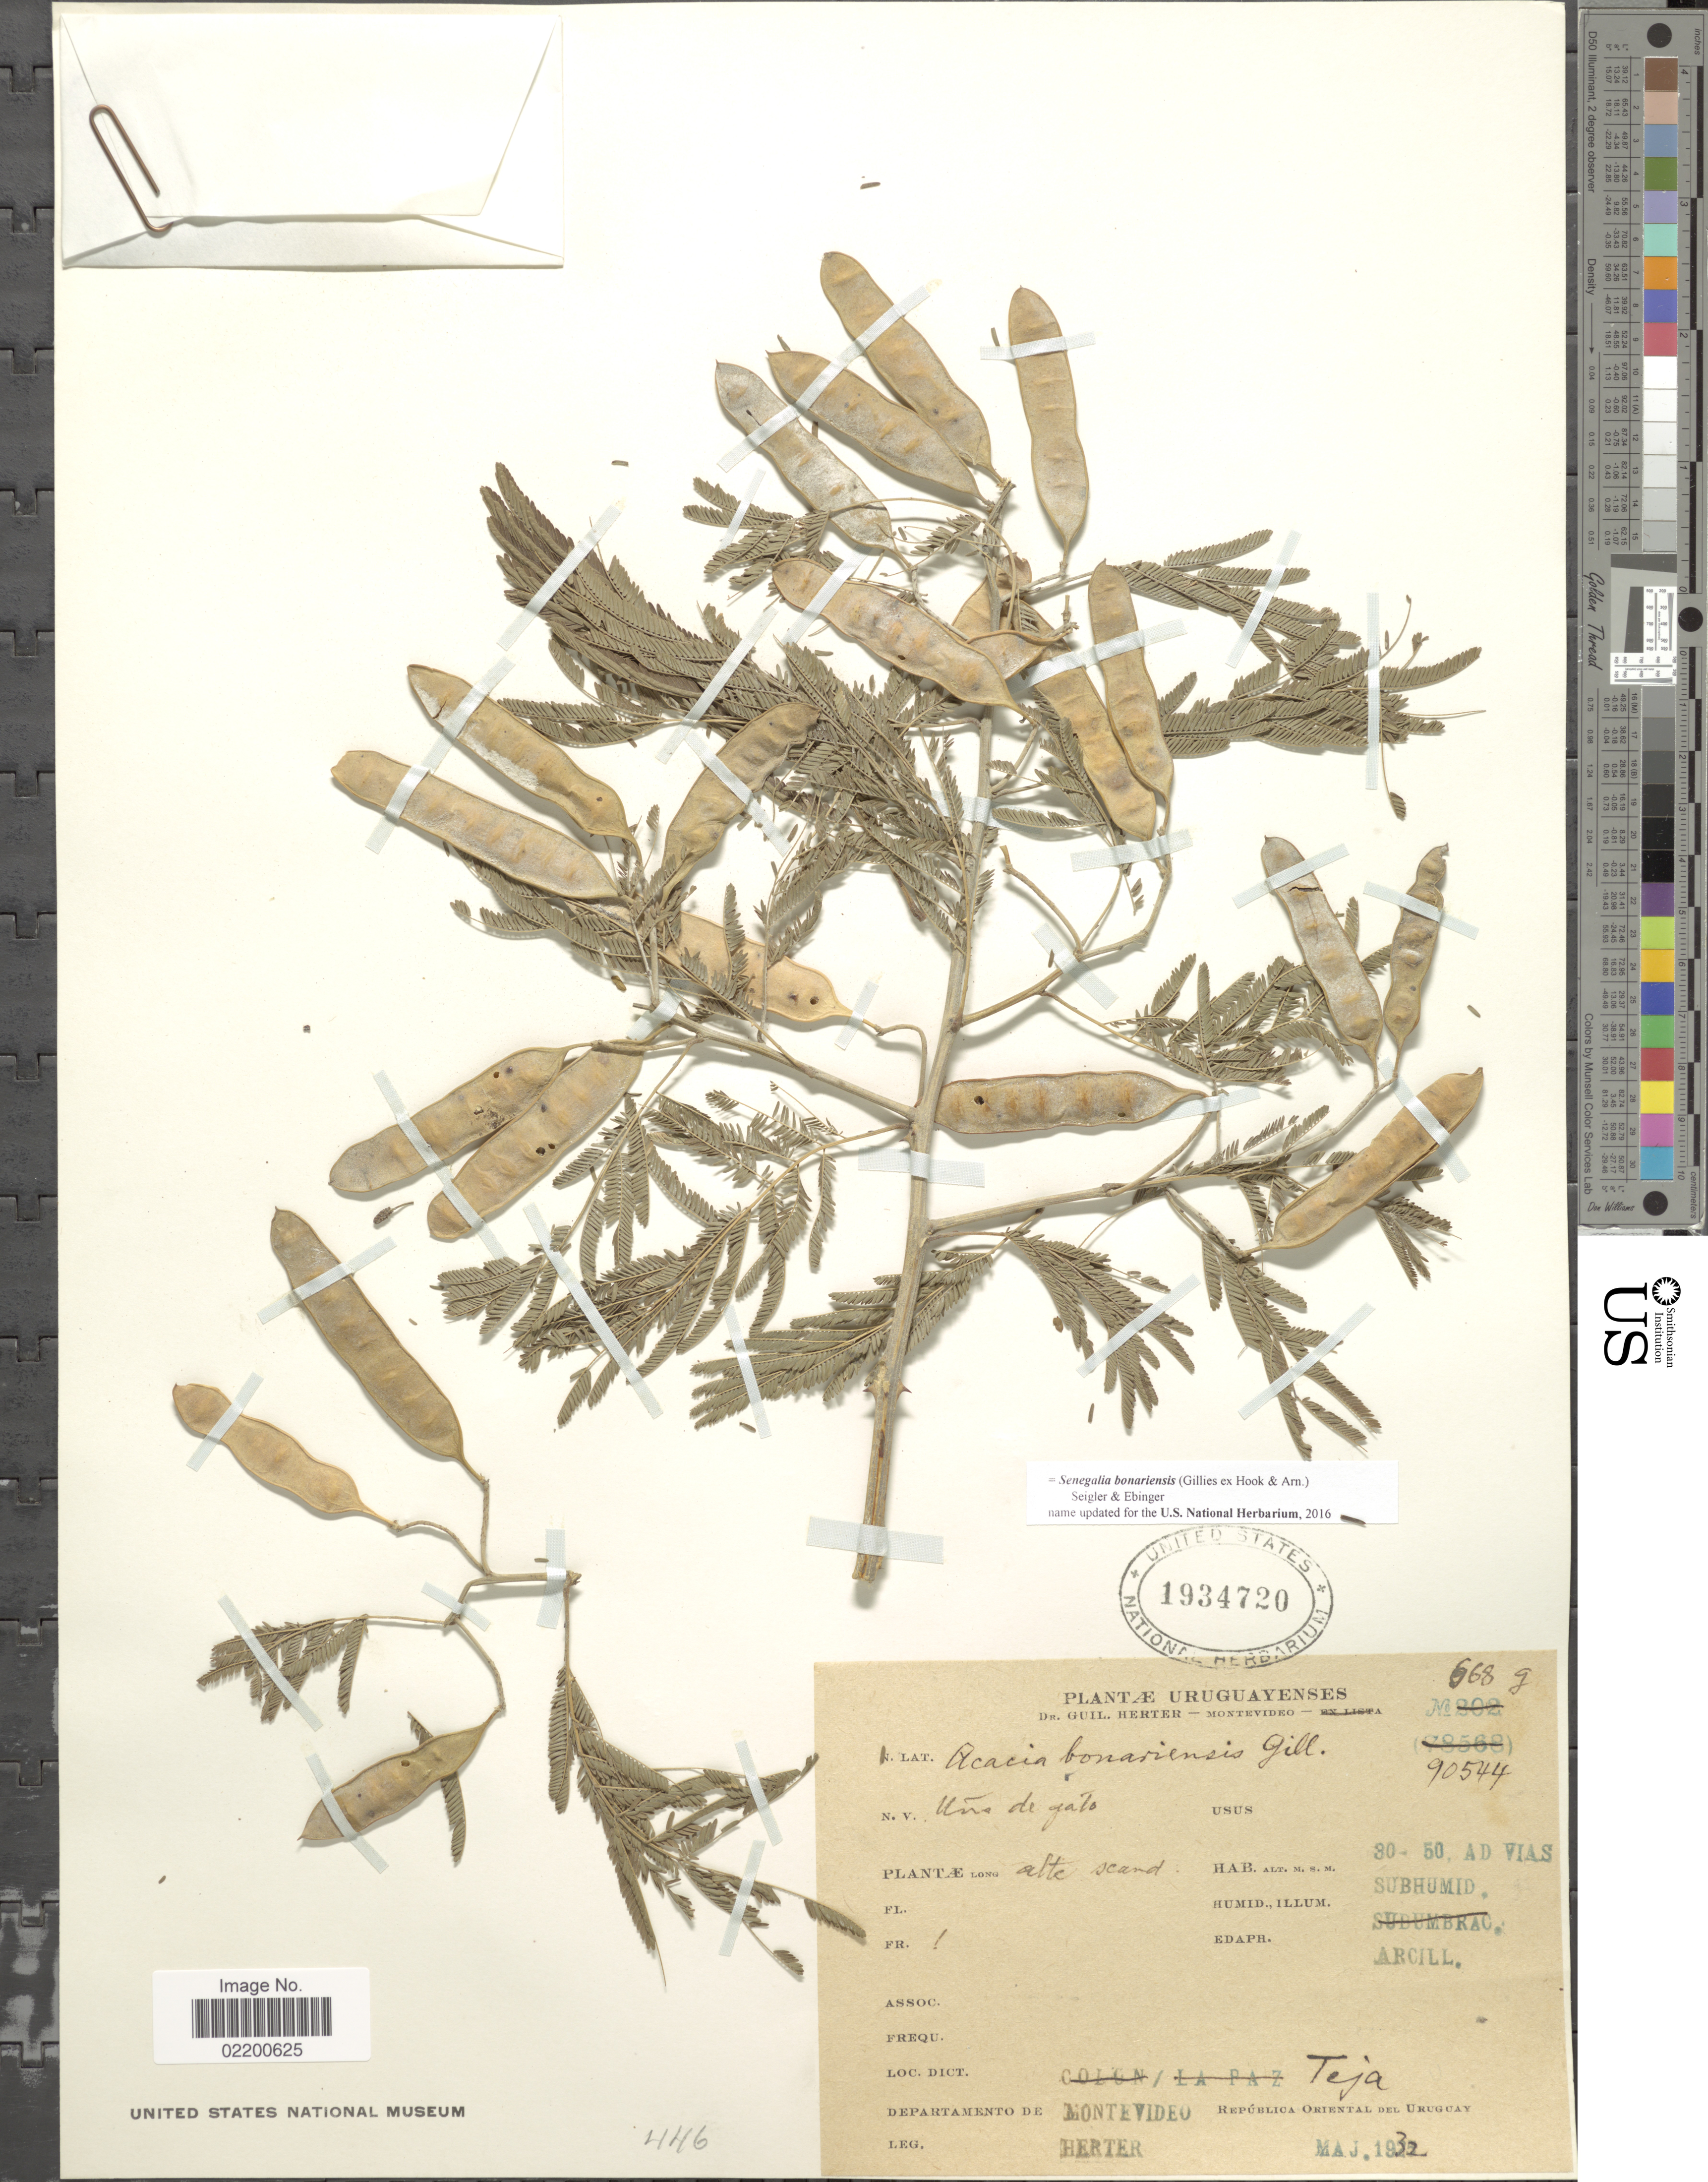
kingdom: Plantae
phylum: Tracheophyta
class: Magnoliopsida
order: Fabales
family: Fabaceae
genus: Senegalia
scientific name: Senegalia bonariensis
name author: (Gillies ex Hook. & Arn.) Seigler & Ebinger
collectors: G. Herter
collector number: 688g/90544?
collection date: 1932-05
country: Uruguay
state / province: Montevideo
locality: Departamento de Montevideo, Teja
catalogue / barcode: US 1934720